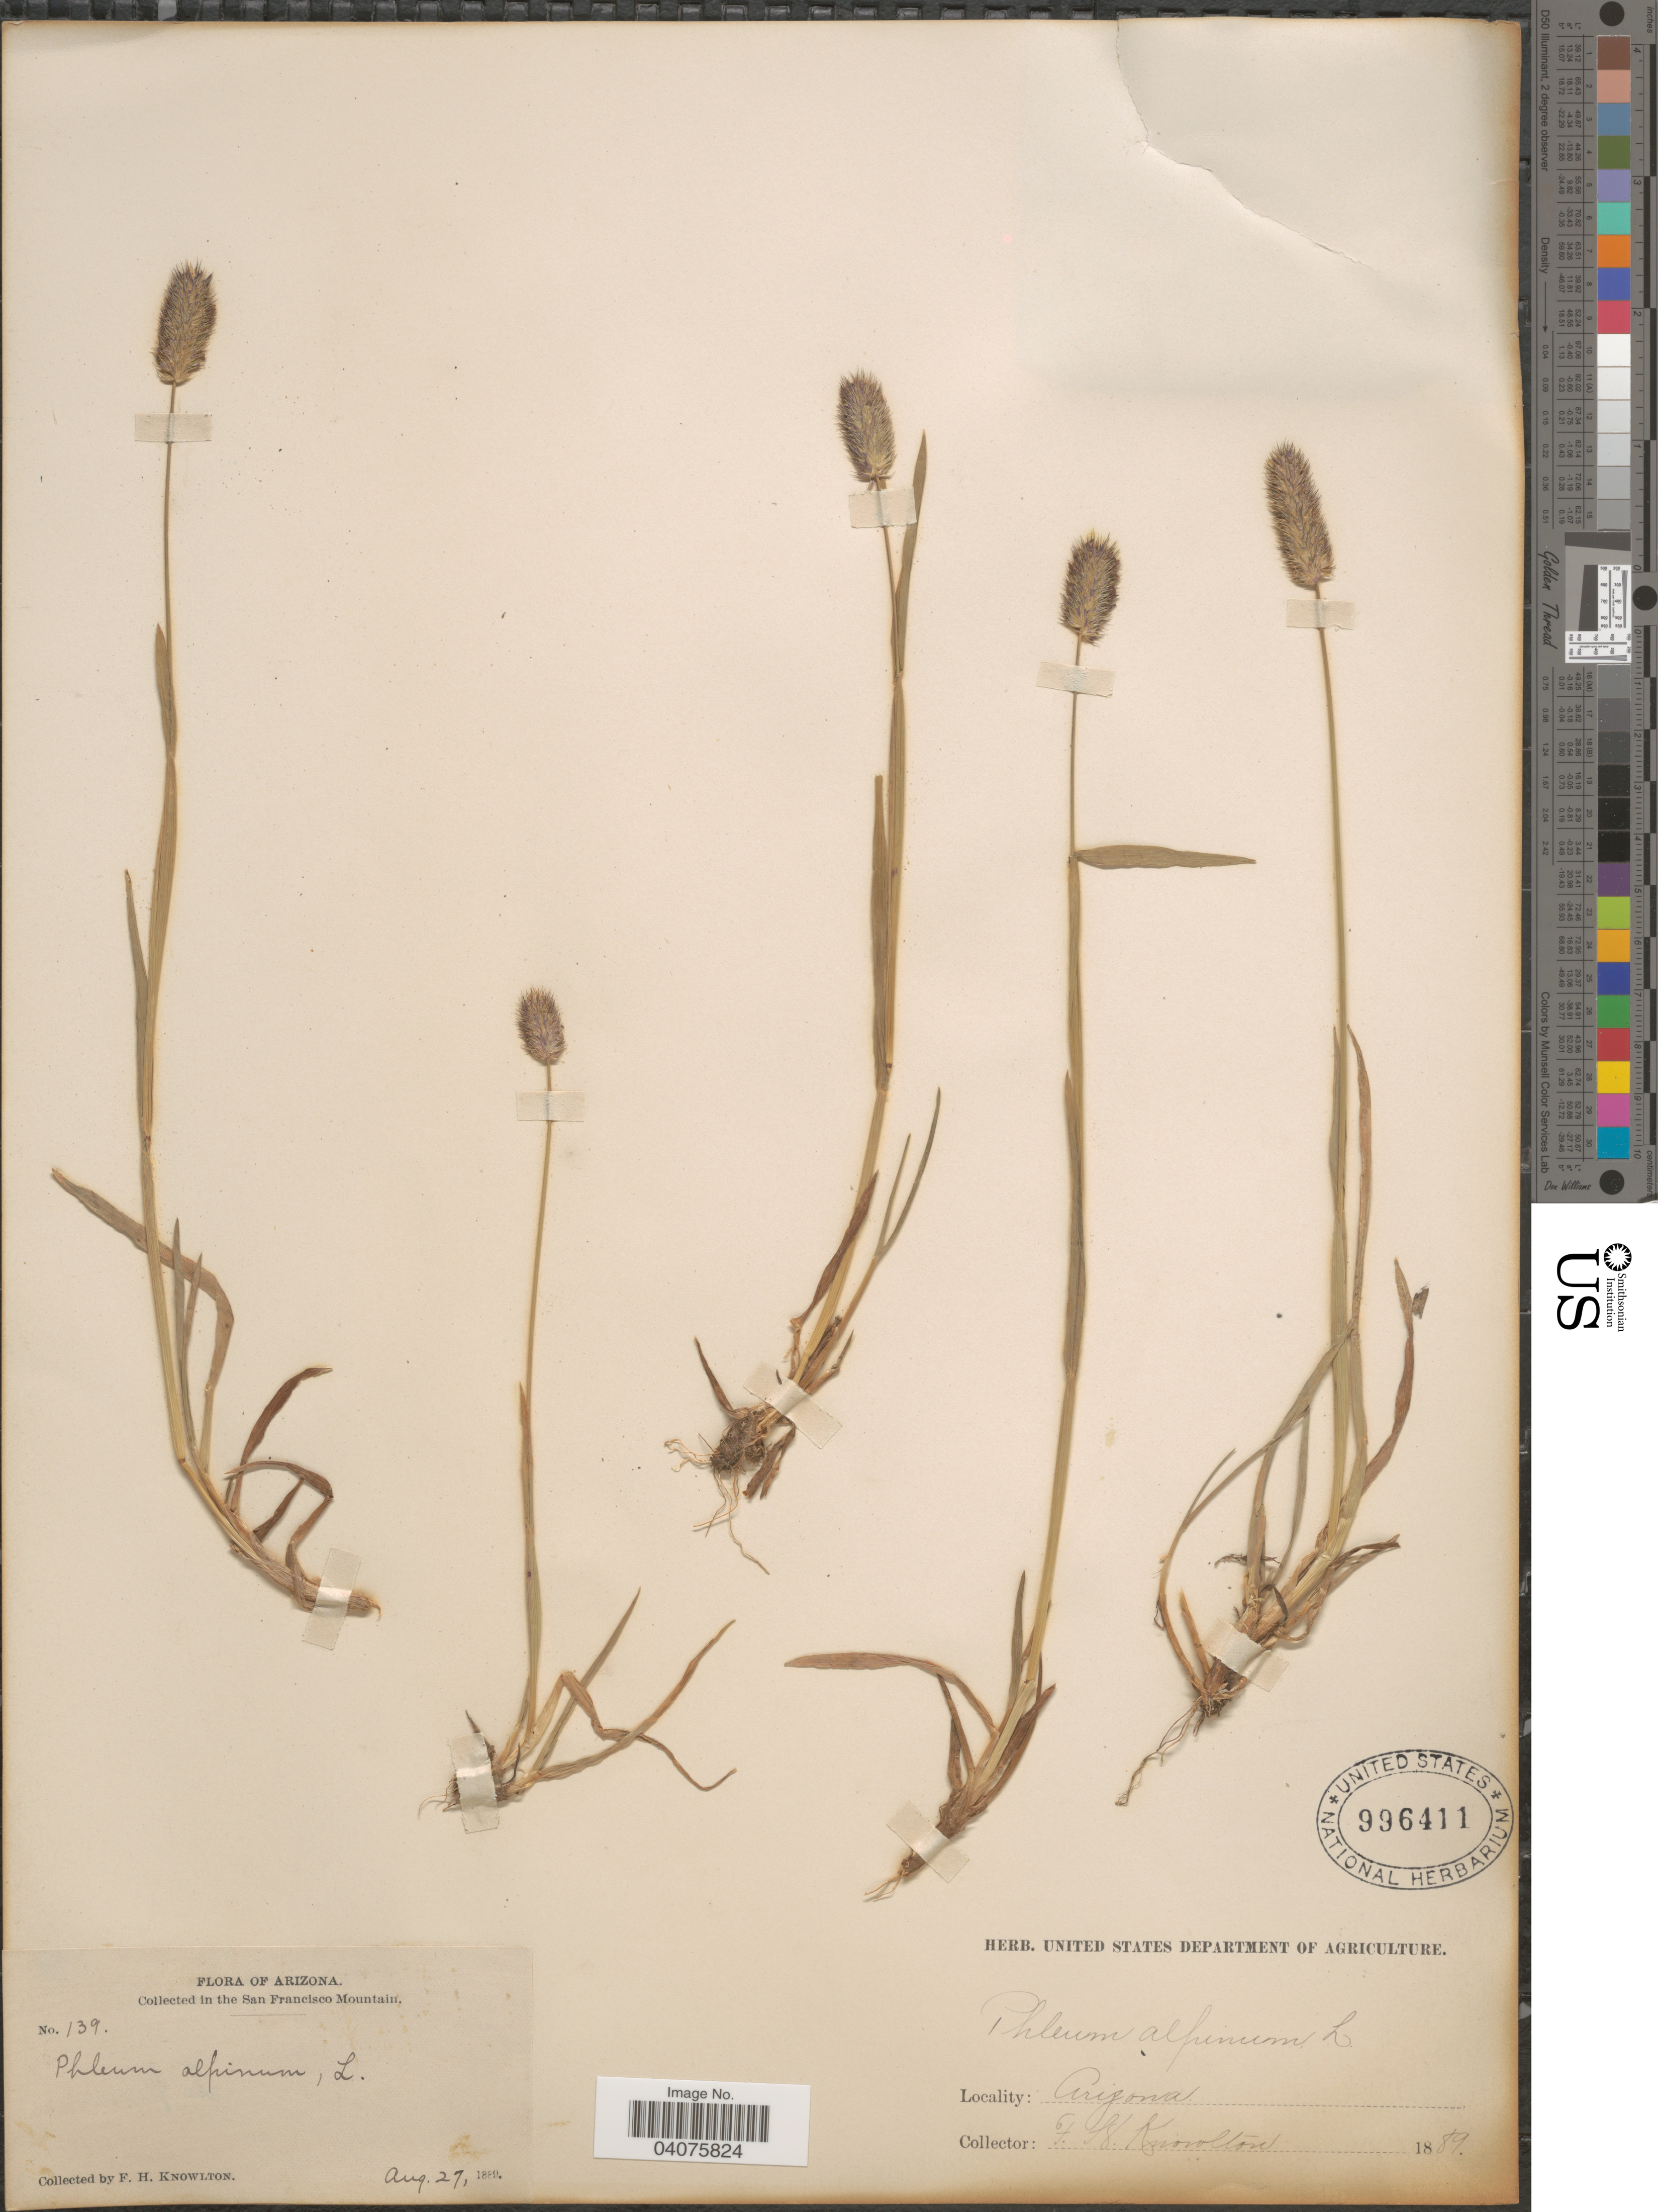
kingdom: Plantae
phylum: Tracheophyta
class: Liliopsida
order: Poales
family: Poaceae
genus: Phleum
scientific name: Phleum alpinum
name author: L.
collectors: F. H. Knowlton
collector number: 139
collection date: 1889-08-27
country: United States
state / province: Arizona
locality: In the San Francisco Mountain.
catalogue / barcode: US 996411